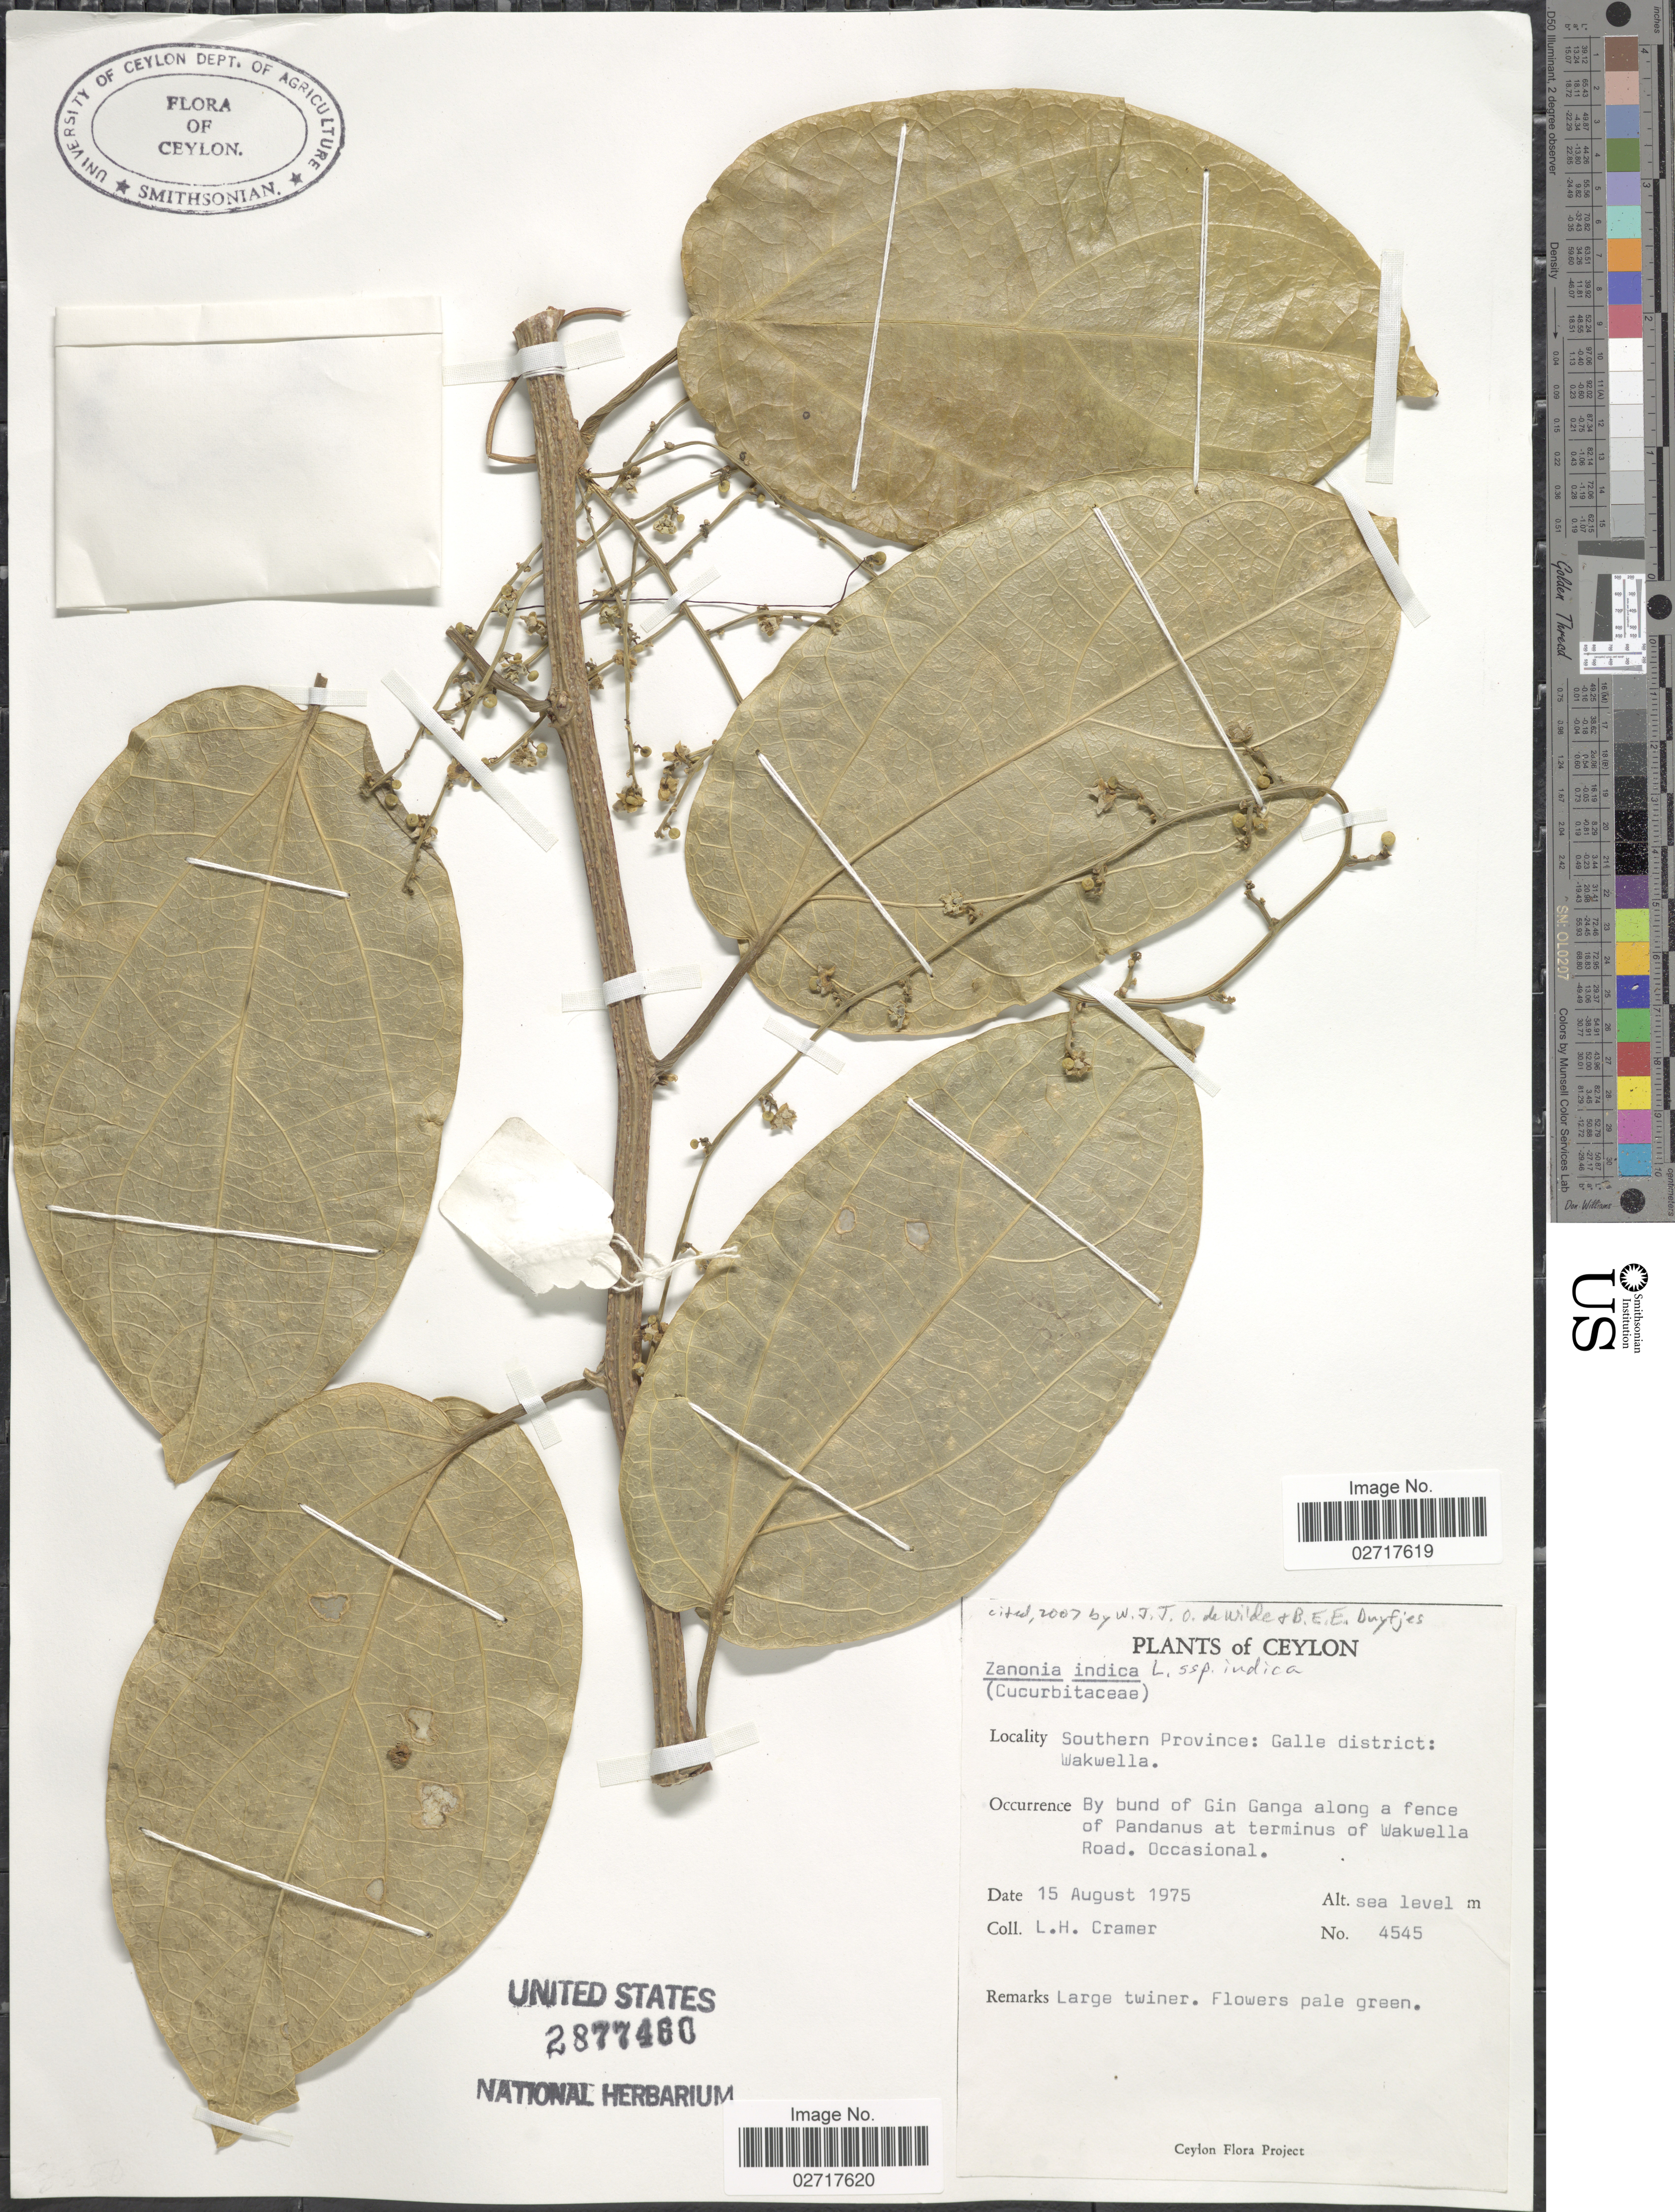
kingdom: Plantae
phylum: Tracheophyta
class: Magnoliopsida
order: Cucurbitales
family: Cucurbitaceae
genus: Zanonia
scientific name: Zanonia indica var. indica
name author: L.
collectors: L. H. Cramer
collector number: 4545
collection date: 1975-08-15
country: Sri Lanka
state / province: Southern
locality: Ceylon. Southern Province: Galle district: Wakwella. By bund of Gin Ganga along a fence of Pandanus at terminus of Wakwella Road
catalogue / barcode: US 2877460